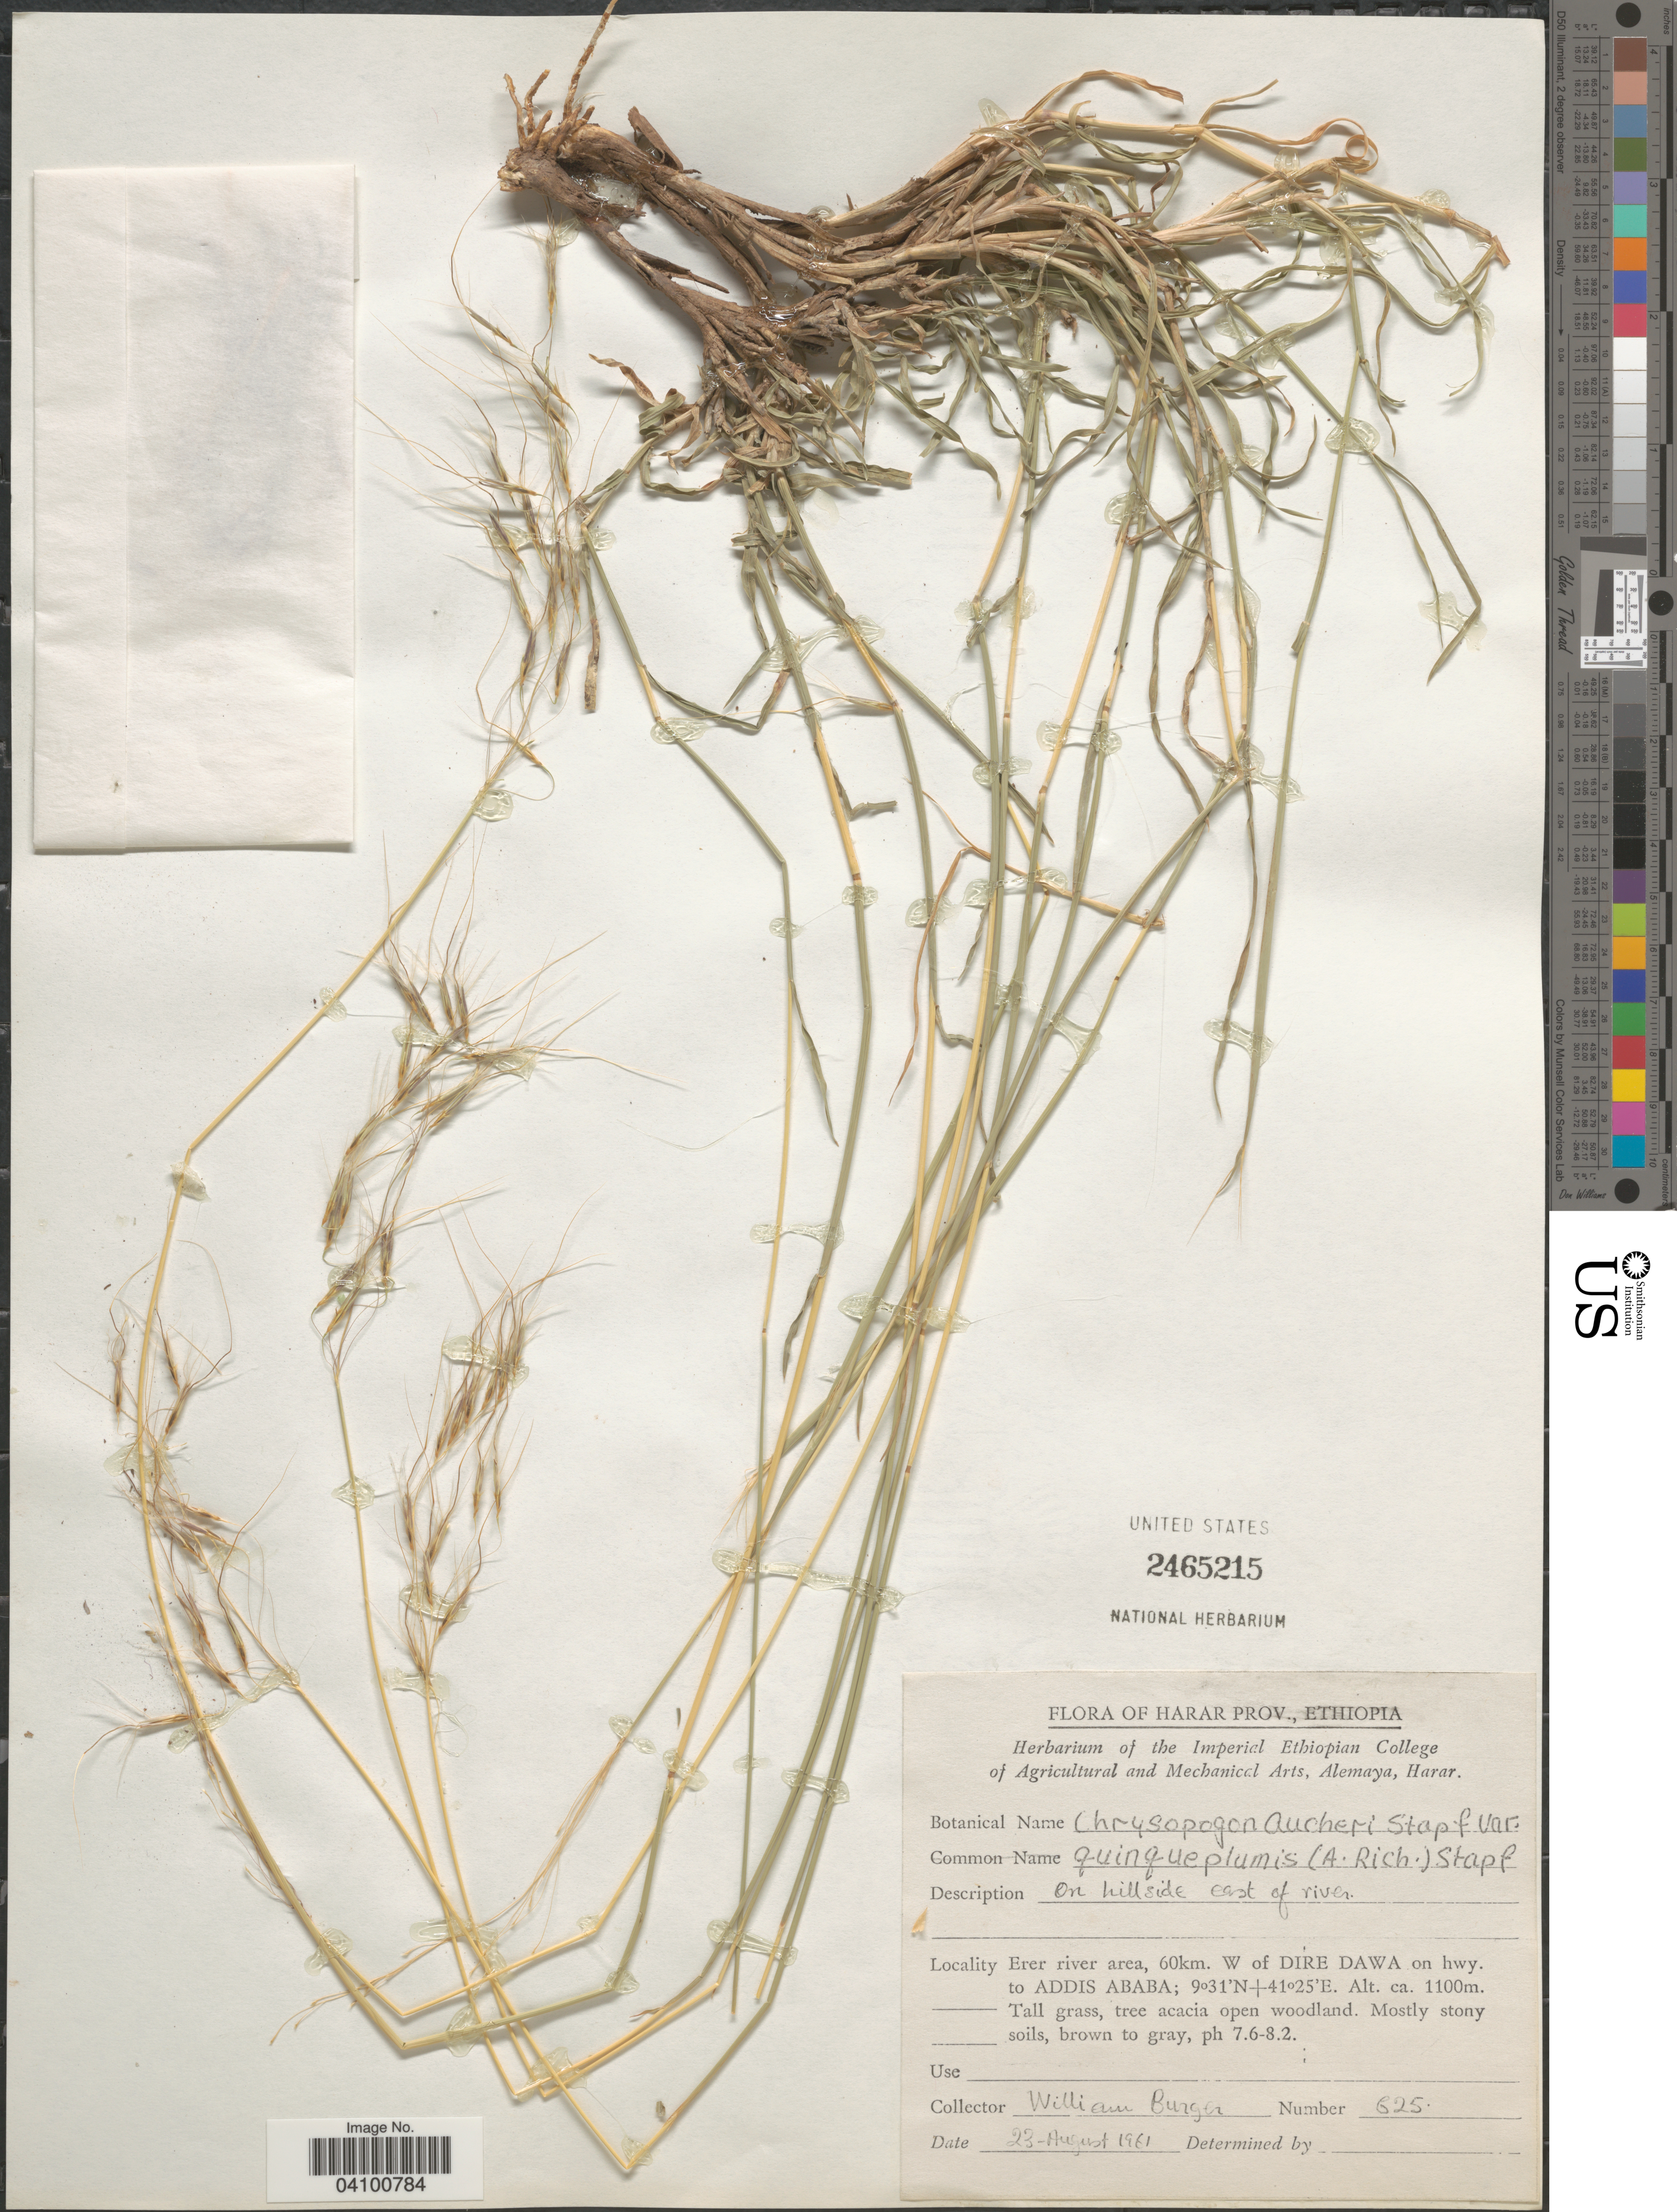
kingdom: Plantae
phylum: Tracheophyta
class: Liliopsida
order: Poales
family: Poaceae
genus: Chrysopogon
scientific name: Chrysopogon aucheri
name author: (Boiss.) Stapf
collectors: W. Burger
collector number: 625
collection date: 1961-08-23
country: Ethiopia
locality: Harar Prov. Erer river area, 60km. W of Dire Dawa on hwy. to Addis Ababa.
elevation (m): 1100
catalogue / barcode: US 2465215